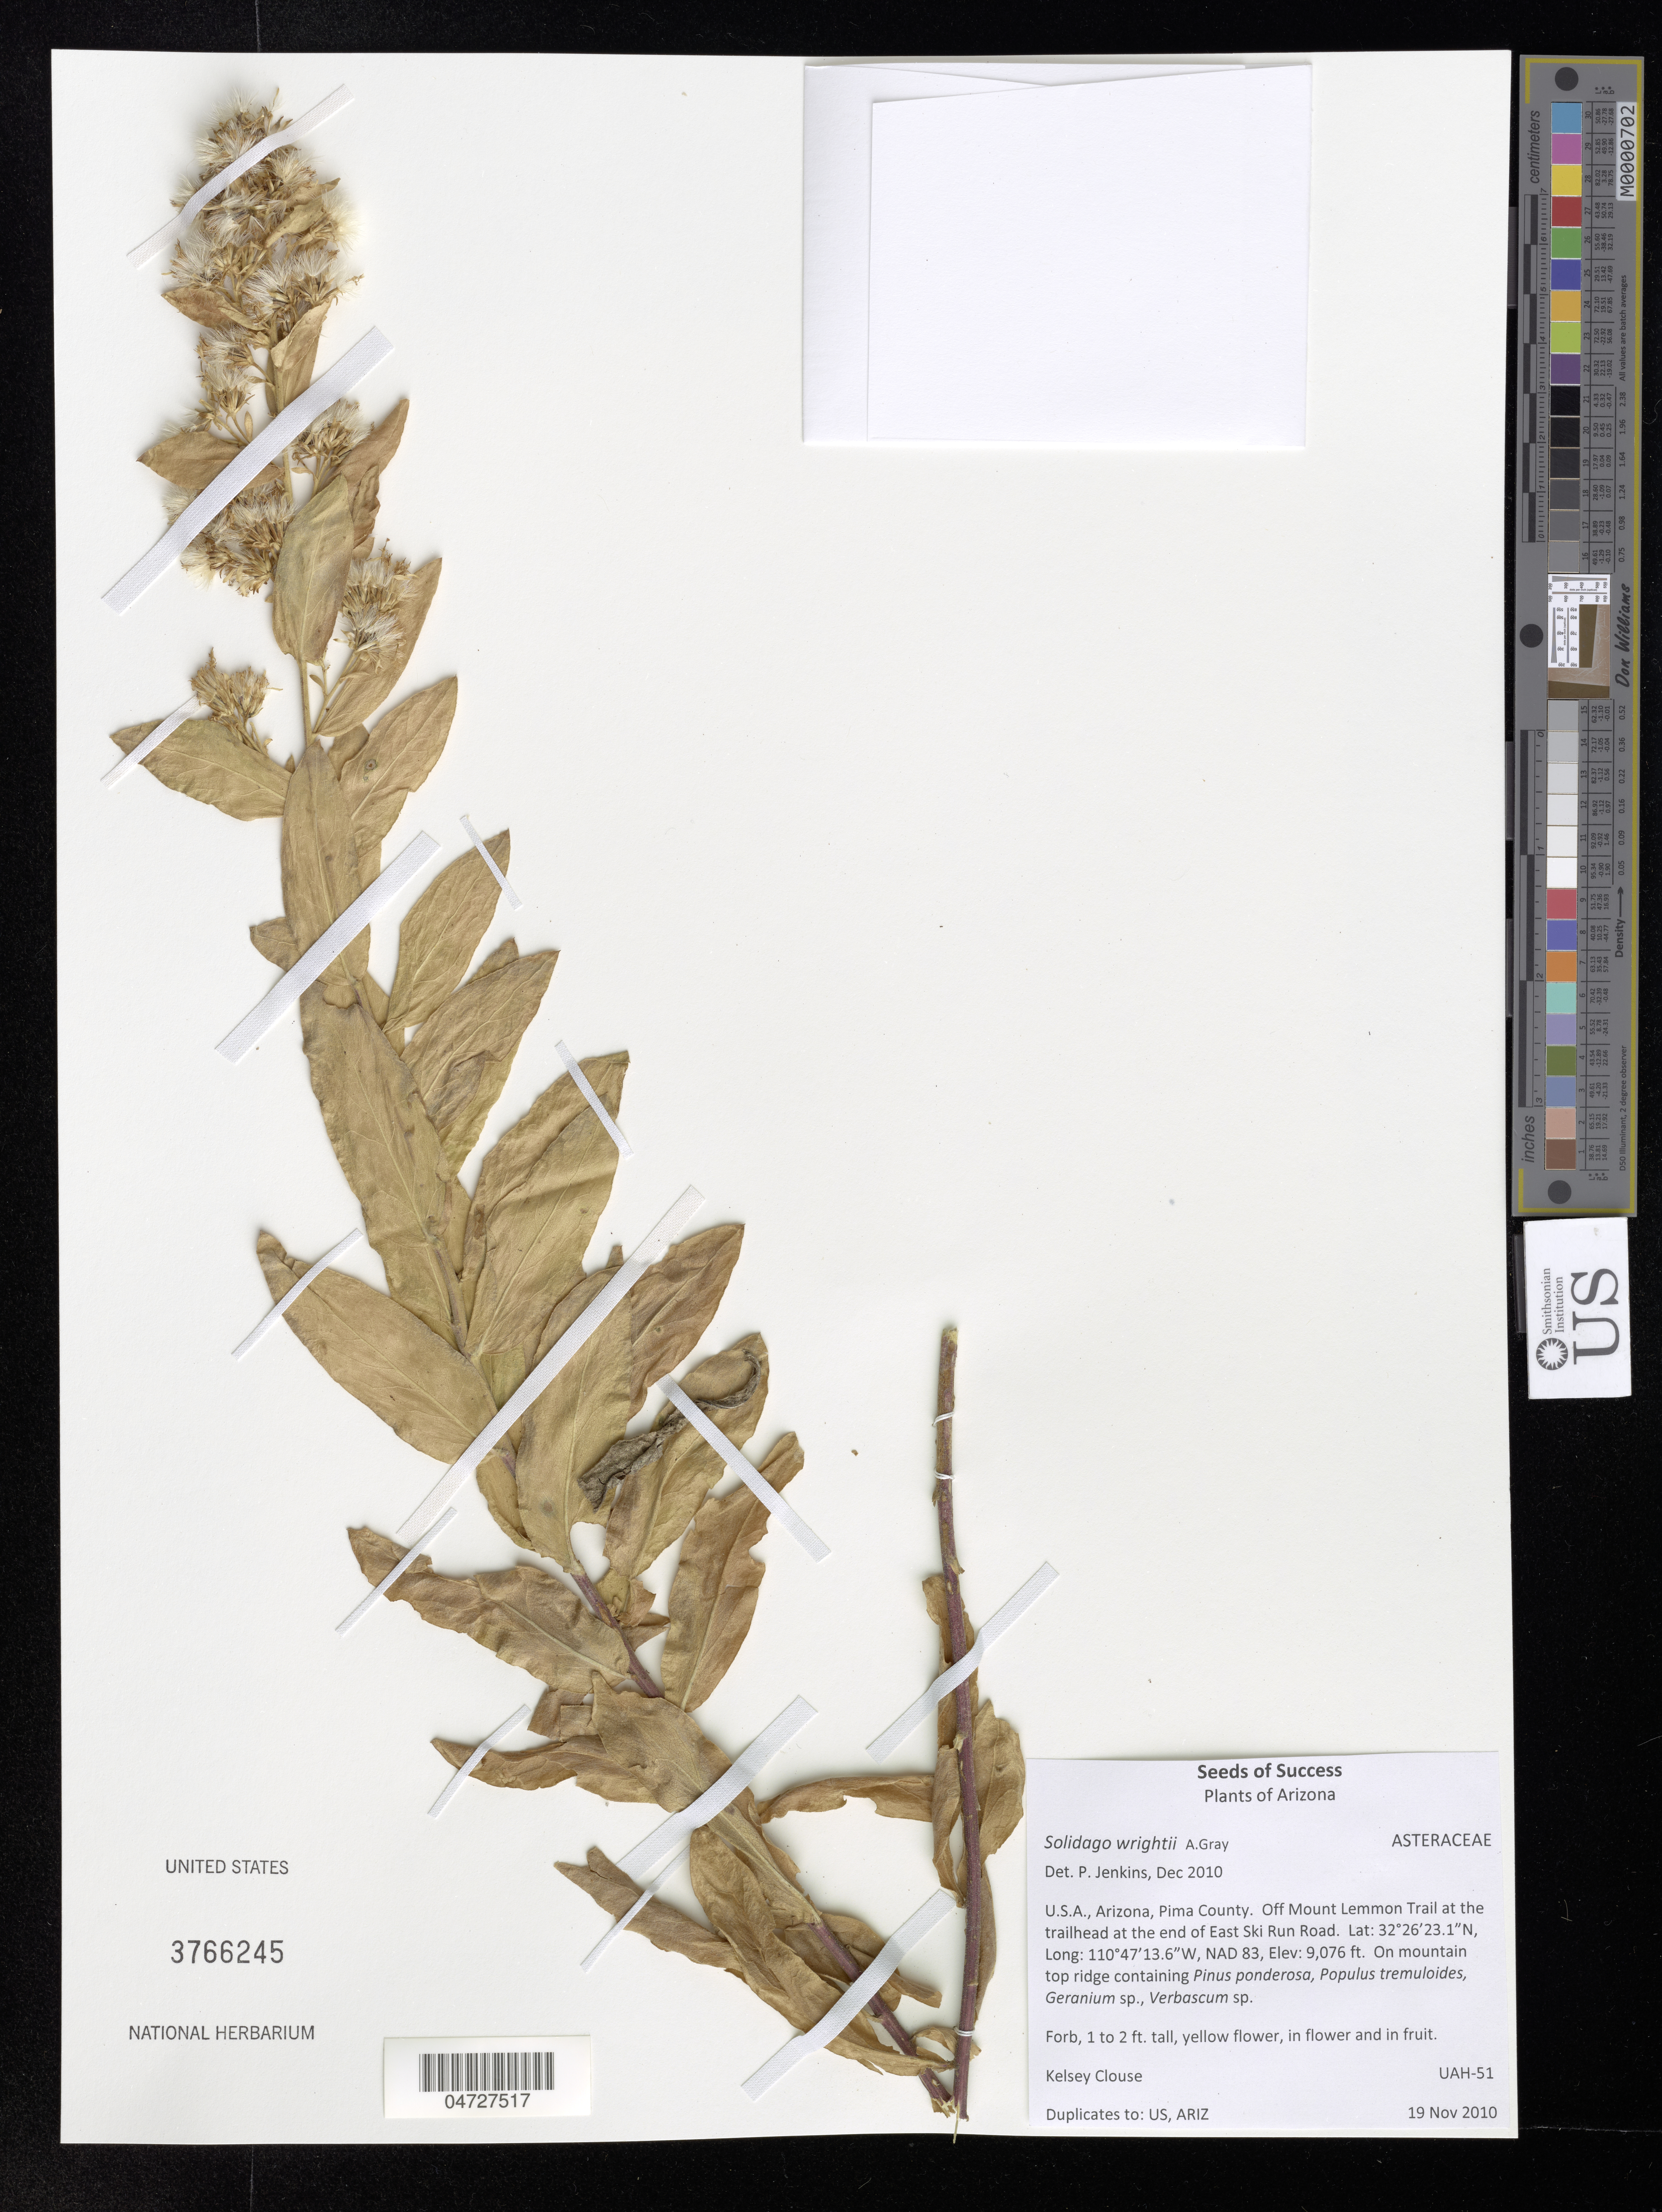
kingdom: Plantae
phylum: Tracheophyta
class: Magnoliopsida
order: Asterales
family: Asteraceae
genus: Solidago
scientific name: Solidago wrightii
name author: A. Gray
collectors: K. Clouse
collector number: UAH-51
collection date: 2010-11-19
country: United States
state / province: Arizona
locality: Pima County. Off Mount Lemmon Trail at the trailhead at the end of East Ski Run Road.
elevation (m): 2766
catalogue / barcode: US 3766245